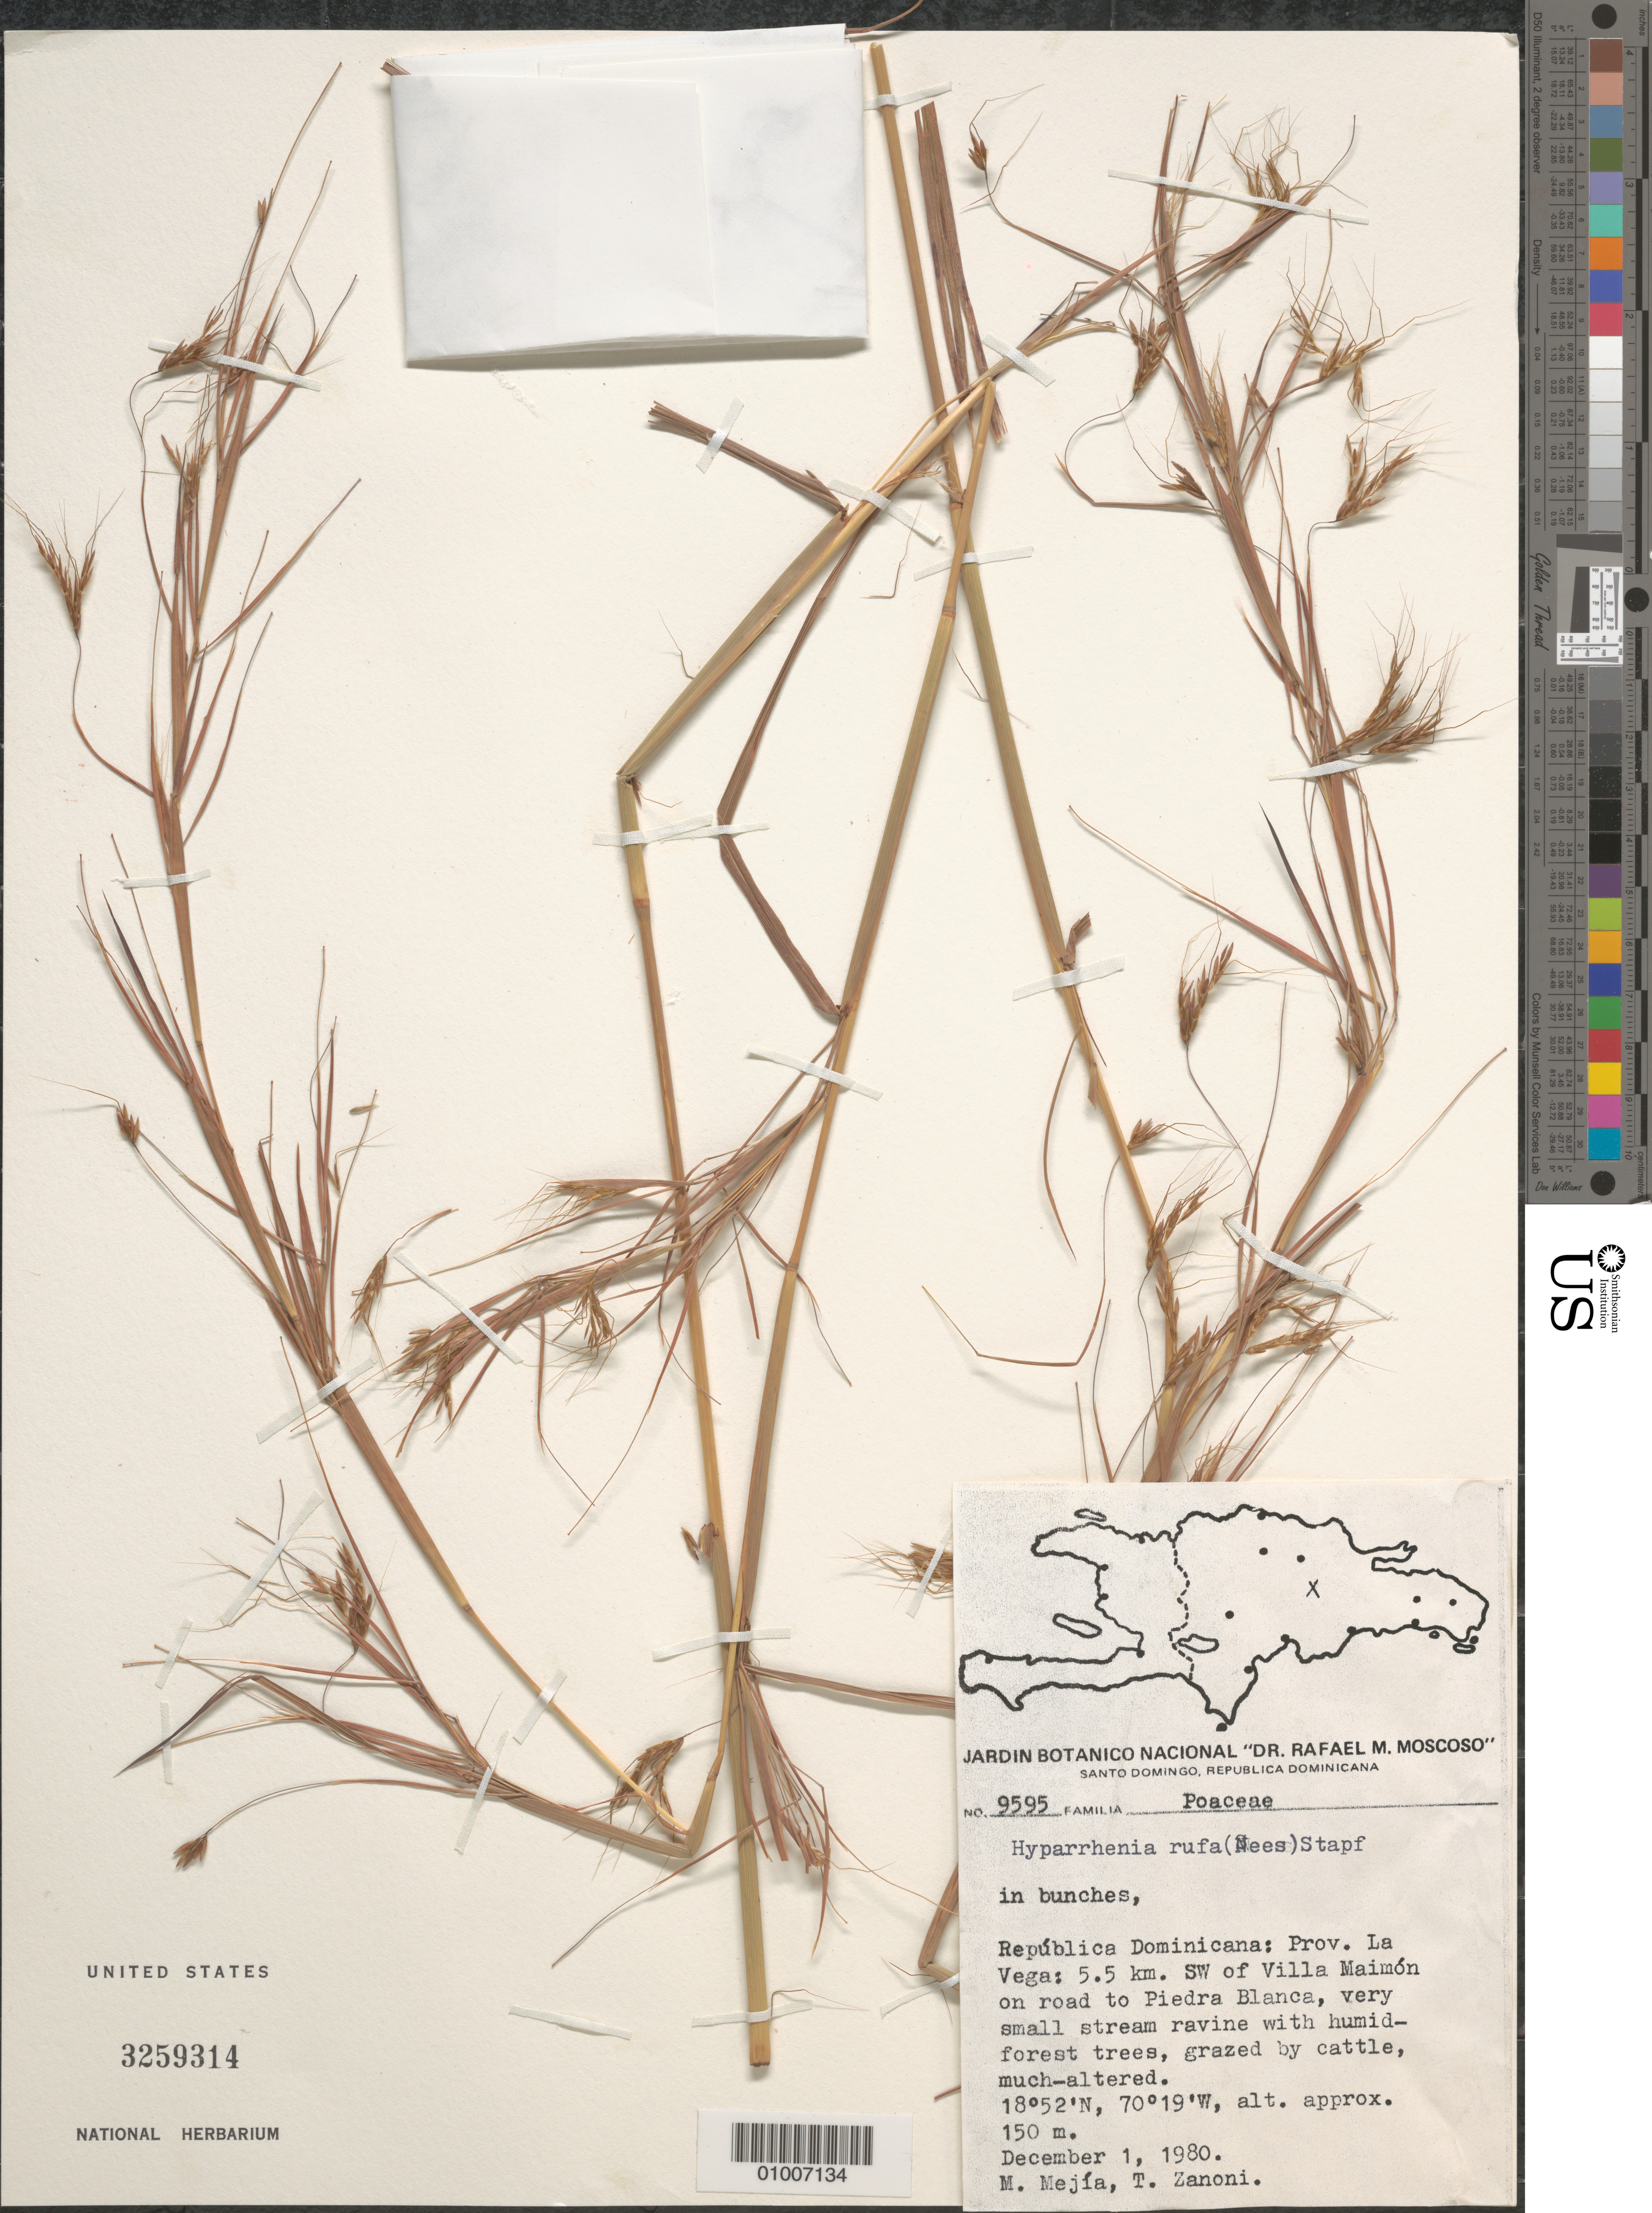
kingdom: Plantae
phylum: Tracheophyta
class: Liliopsida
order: Poales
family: Poaceae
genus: Hyparrhenia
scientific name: Hyparrhenia rufa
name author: (Nees) Stapf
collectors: M. Mejia & T. A. Zanoni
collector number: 9595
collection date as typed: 01 Dec 1980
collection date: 1980-12-01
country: Dominican Republic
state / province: La Vega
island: Hispaniola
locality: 5.5 km SW of Villa Maimon on road to Piedra Blanca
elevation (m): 150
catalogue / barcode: US 3259314